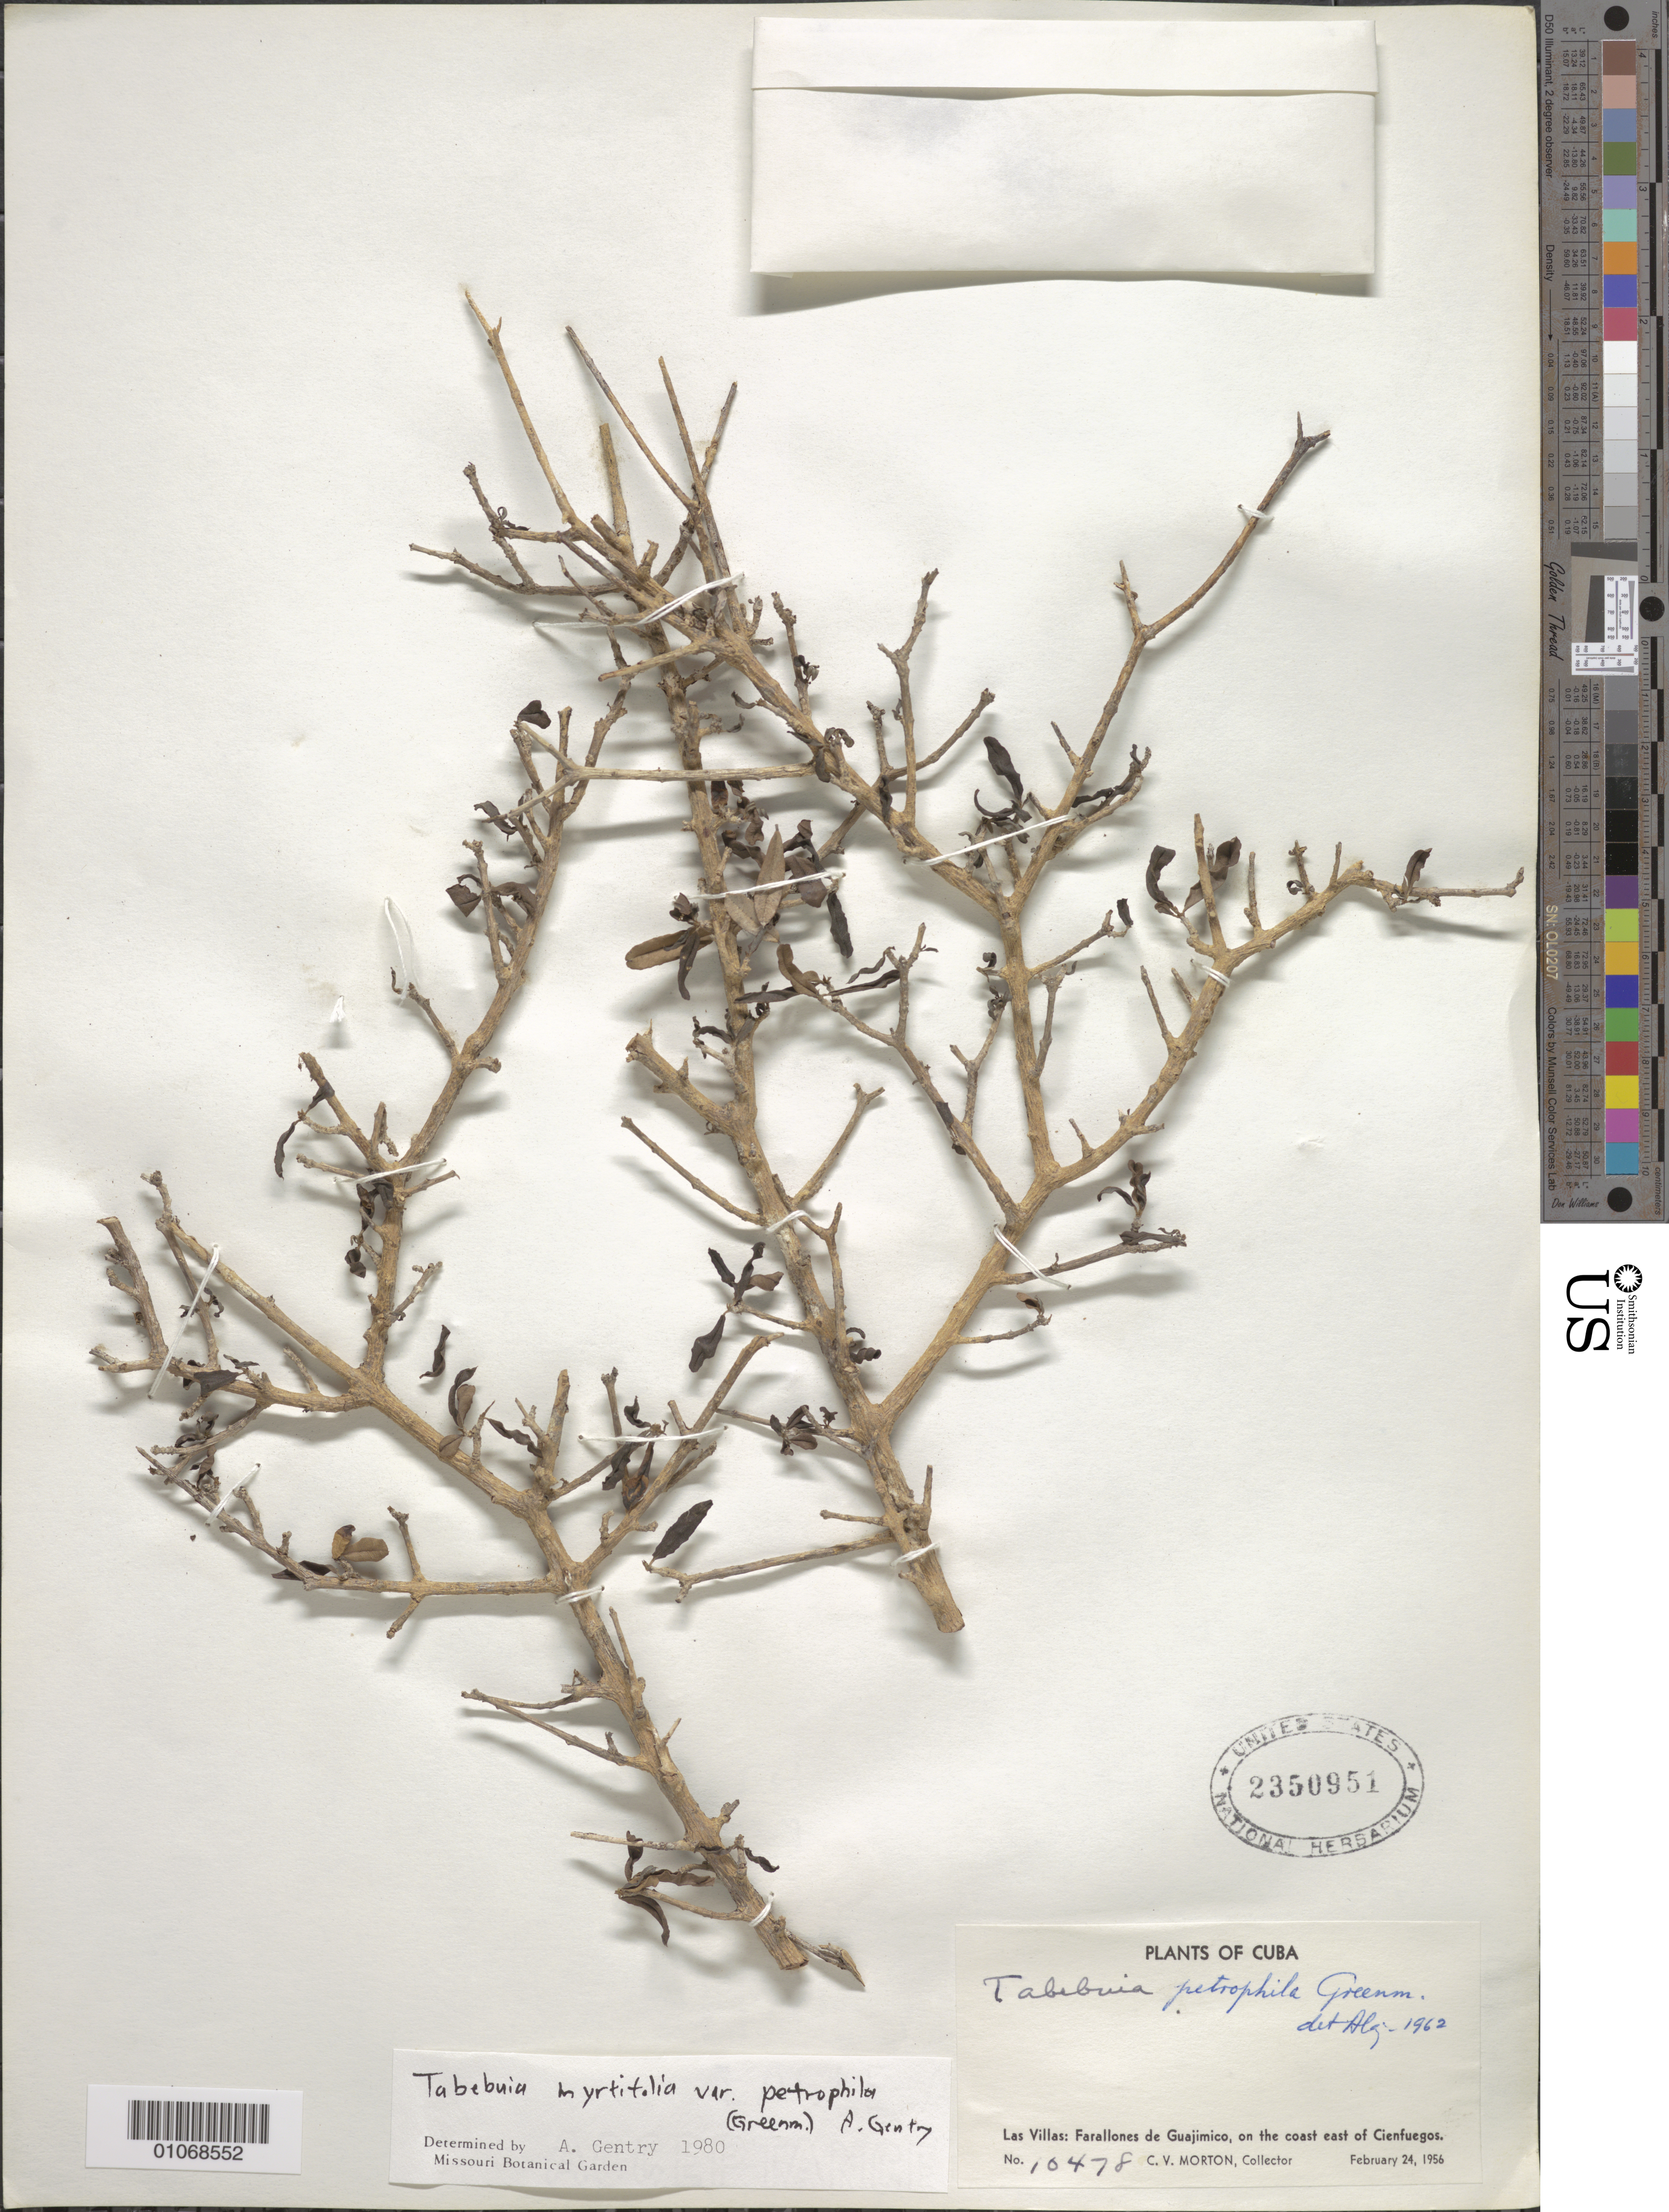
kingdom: Plantae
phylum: Tracheophyta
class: Magnoliopsida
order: Lamiales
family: Bignoniaceae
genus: Tabebuia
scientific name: Tabebuia myrtifolia var. petrophila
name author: (Greenm.) A.H. Gentry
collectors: C. V. Morton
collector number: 10478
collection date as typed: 24 Feb 1956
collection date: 1956-02-24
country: Cuba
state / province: Las Villas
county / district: Cienfuegos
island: Cuba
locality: Cliffs of Guajimico, on the coast east of Cienfuegos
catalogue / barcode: US 2350951